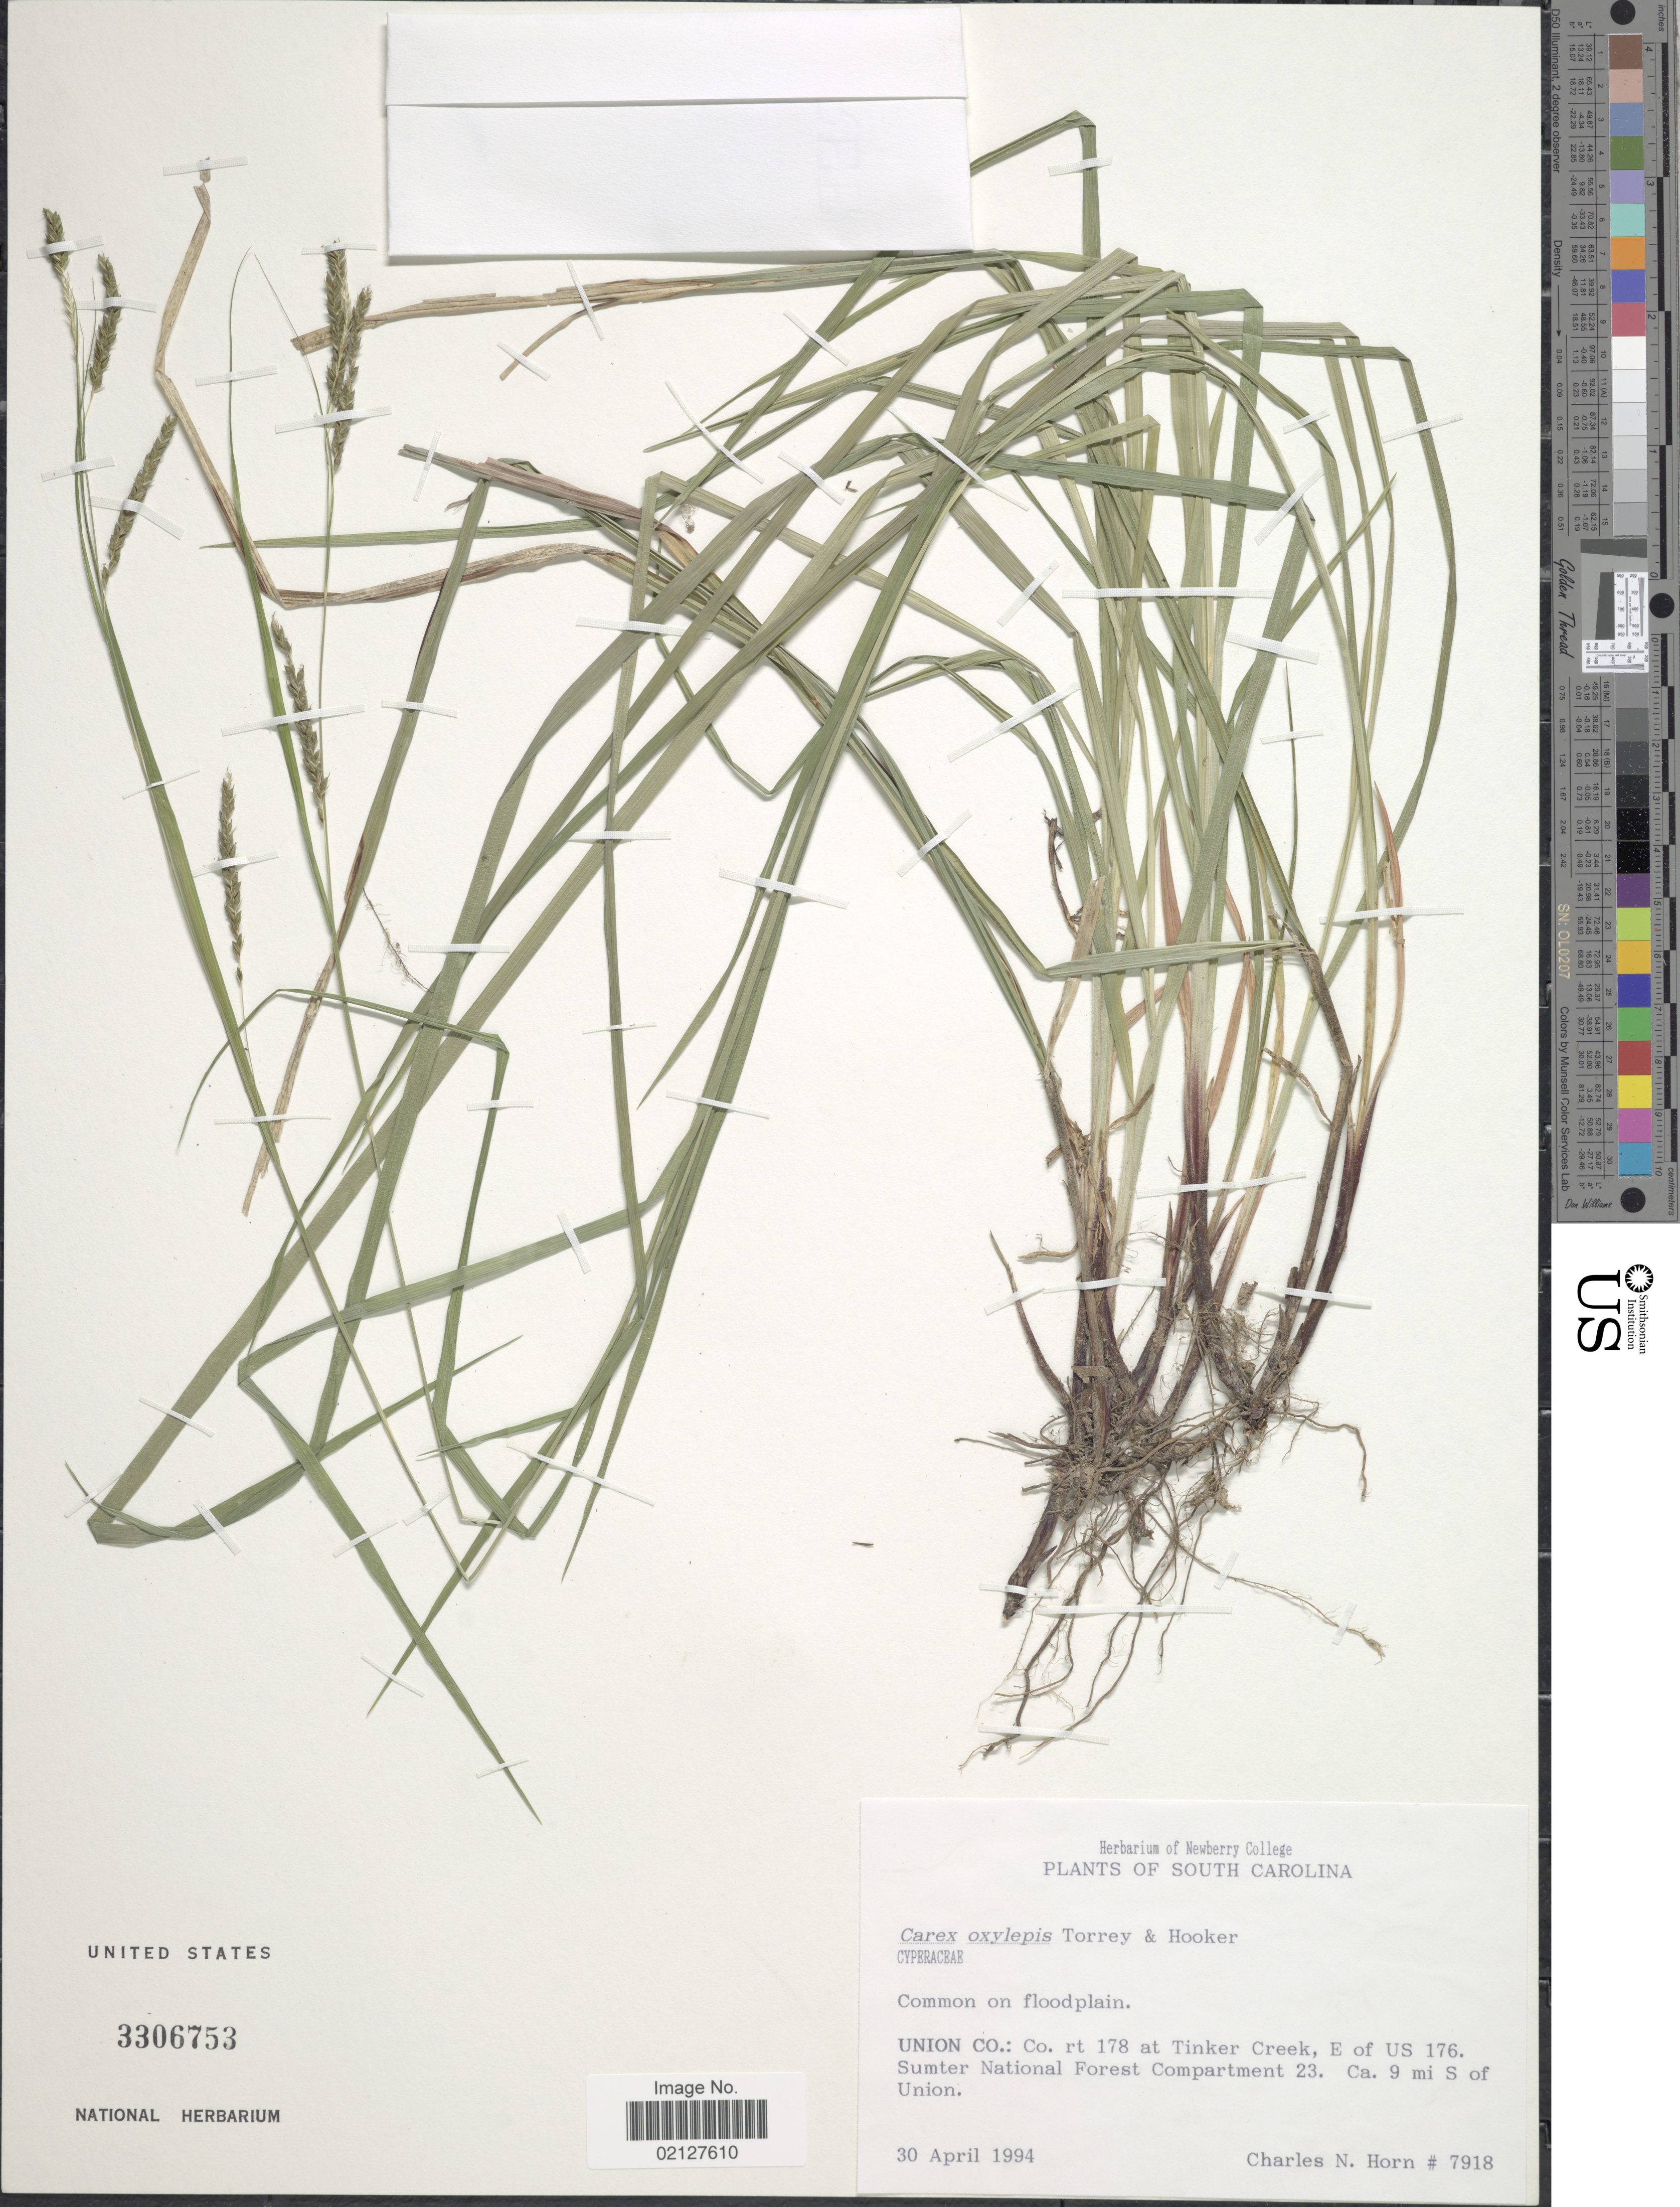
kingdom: Plantae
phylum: Tracheophyta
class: Liliopsida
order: Poales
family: Cyperaceae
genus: Carex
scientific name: Carex oxylepis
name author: Torr. & Hook.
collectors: C. N. Horn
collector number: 7918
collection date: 1994-04-30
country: United States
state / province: South Carolina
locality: Union Co.: Co. rt 178 at Tinker Creek, E of US 176, Sumter National Forest Compartment 23. Ca. 9 mi S of Union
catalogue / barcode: US 3306753